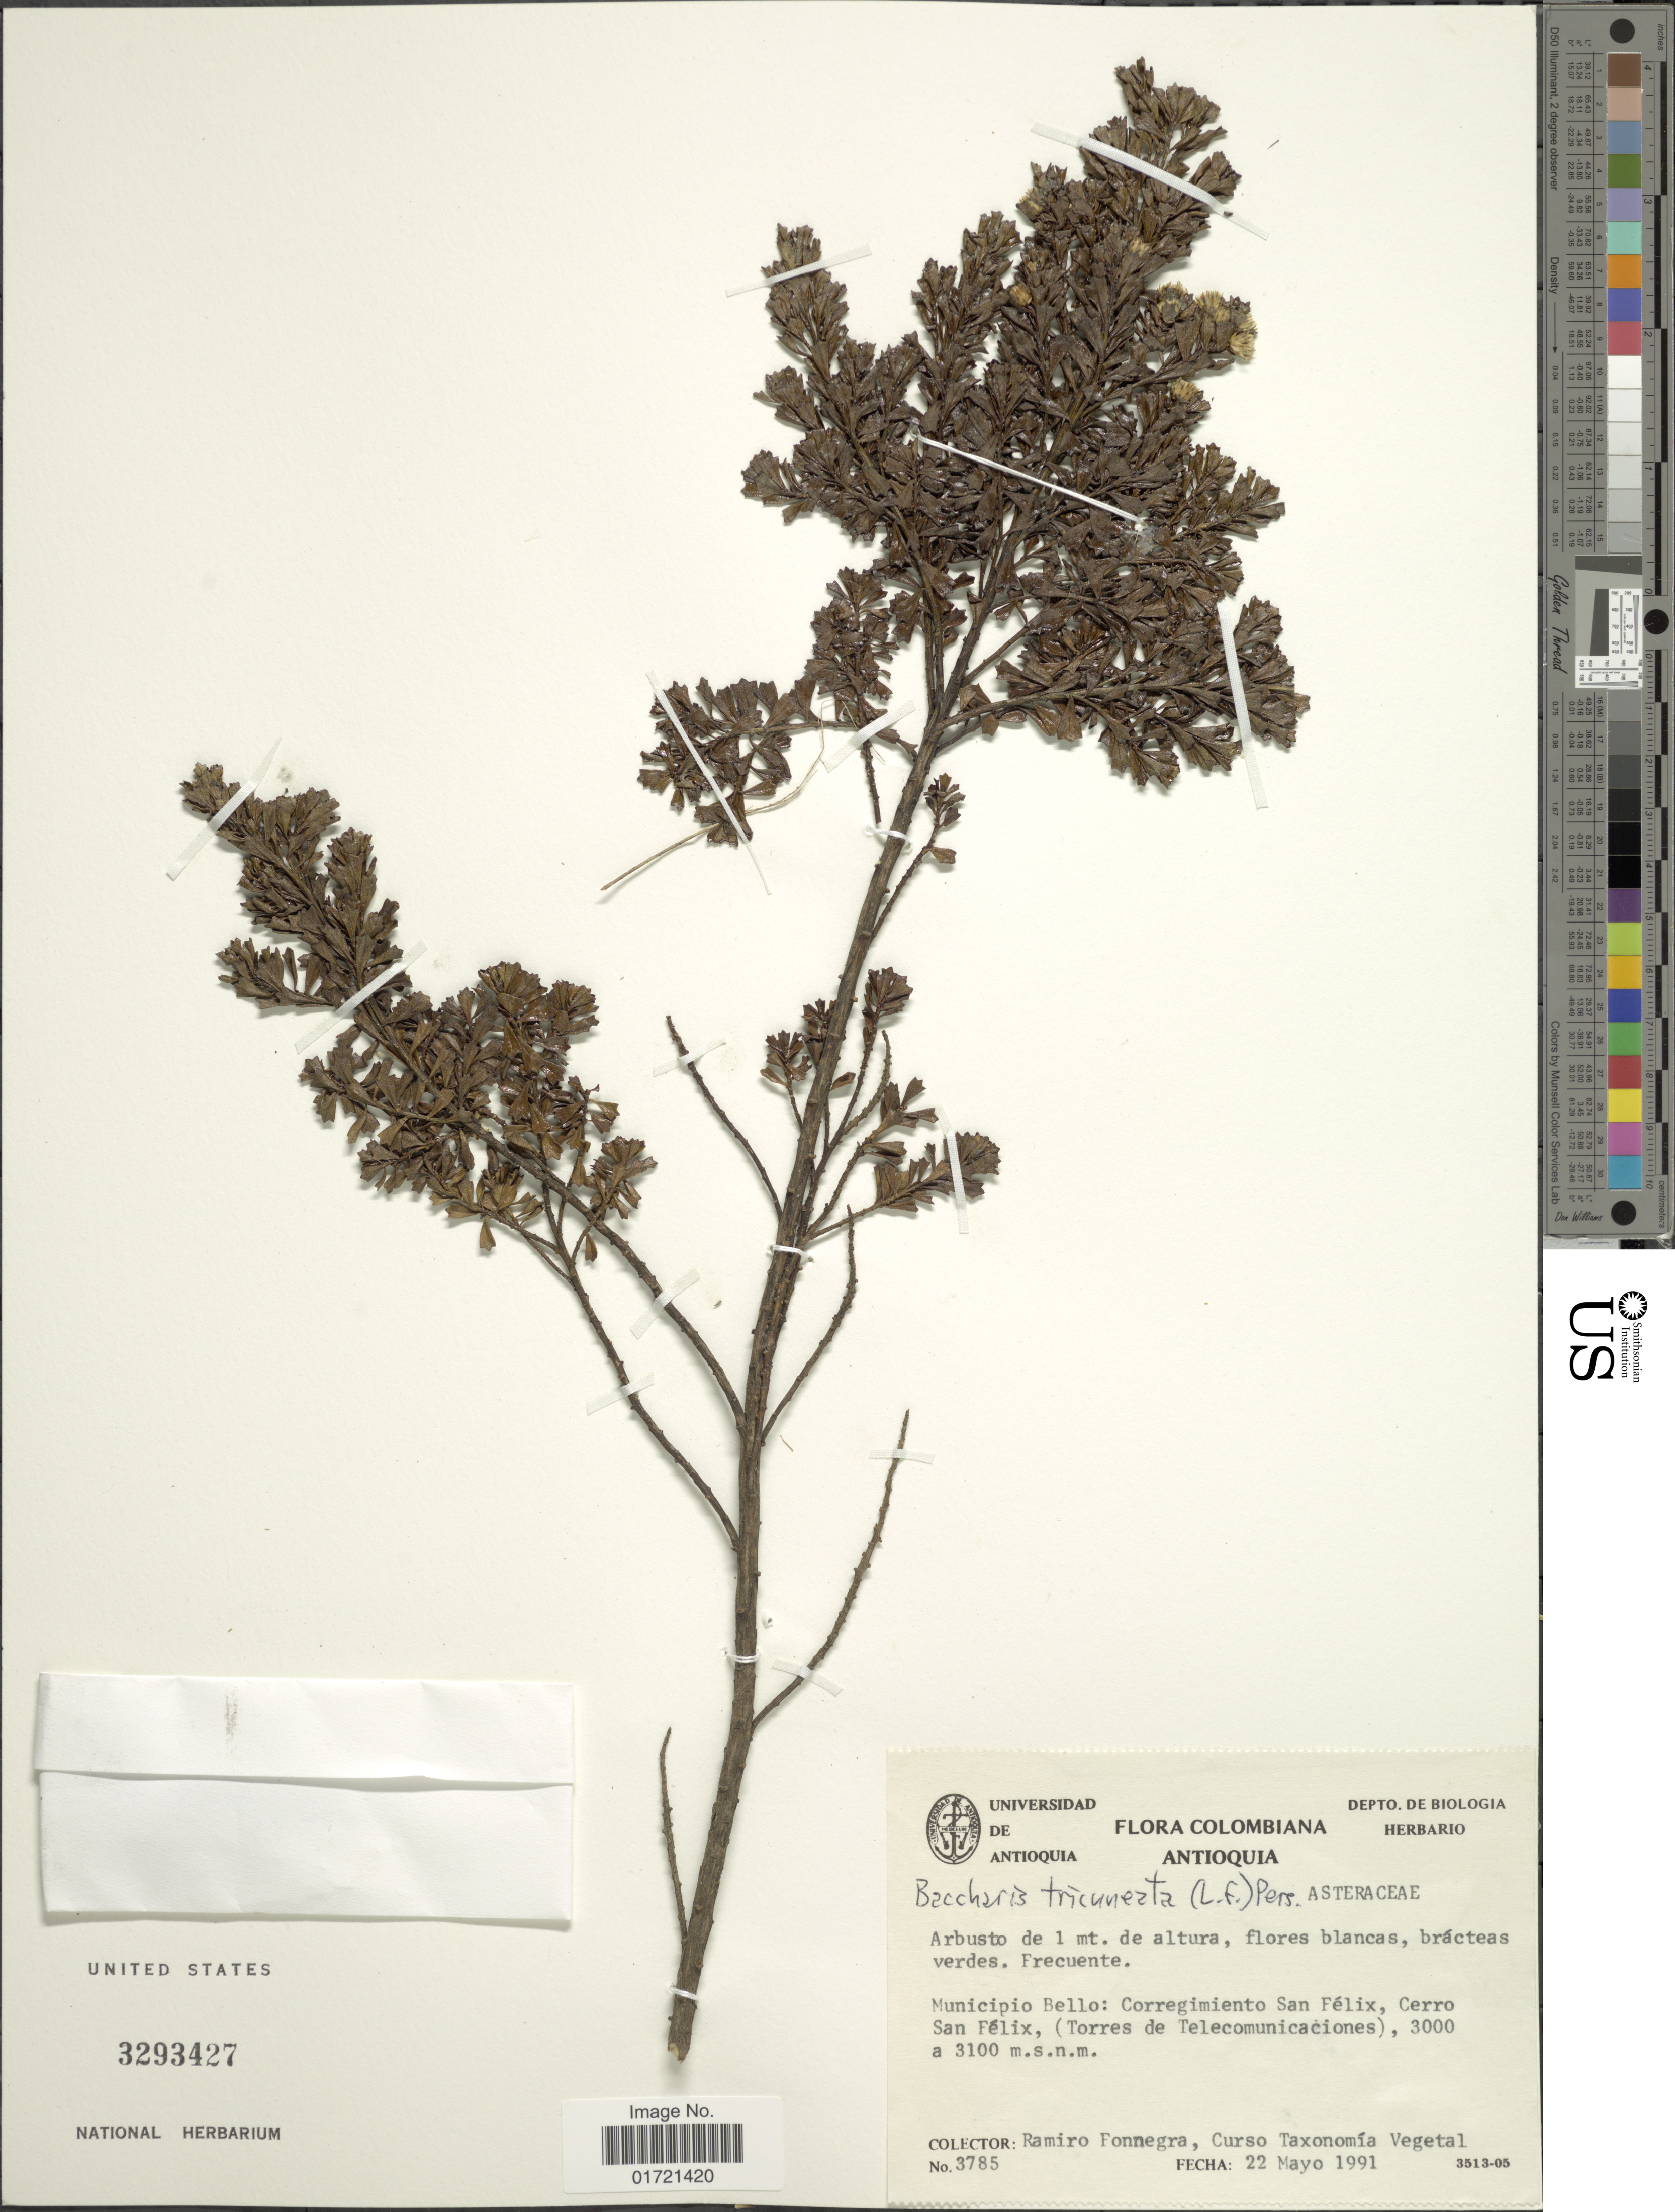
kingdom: Plantae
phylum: Tracheophyta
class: Magnoliopsida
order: Asterales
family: Asteraceae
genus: Baccharis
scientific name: Baccharis tricuneata var. paramorum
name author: Cuatrec.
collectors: R. Fonnegra & Curso taxonomía vegetal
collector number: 3785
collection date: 1991-05-22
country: Colombia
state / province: Antioquia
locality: Muncipio Bello: Corregimiento San Felix, Cerro San Felix, (Torres de Telecomunicaciones)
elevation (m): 3000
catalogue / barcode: US 3293427